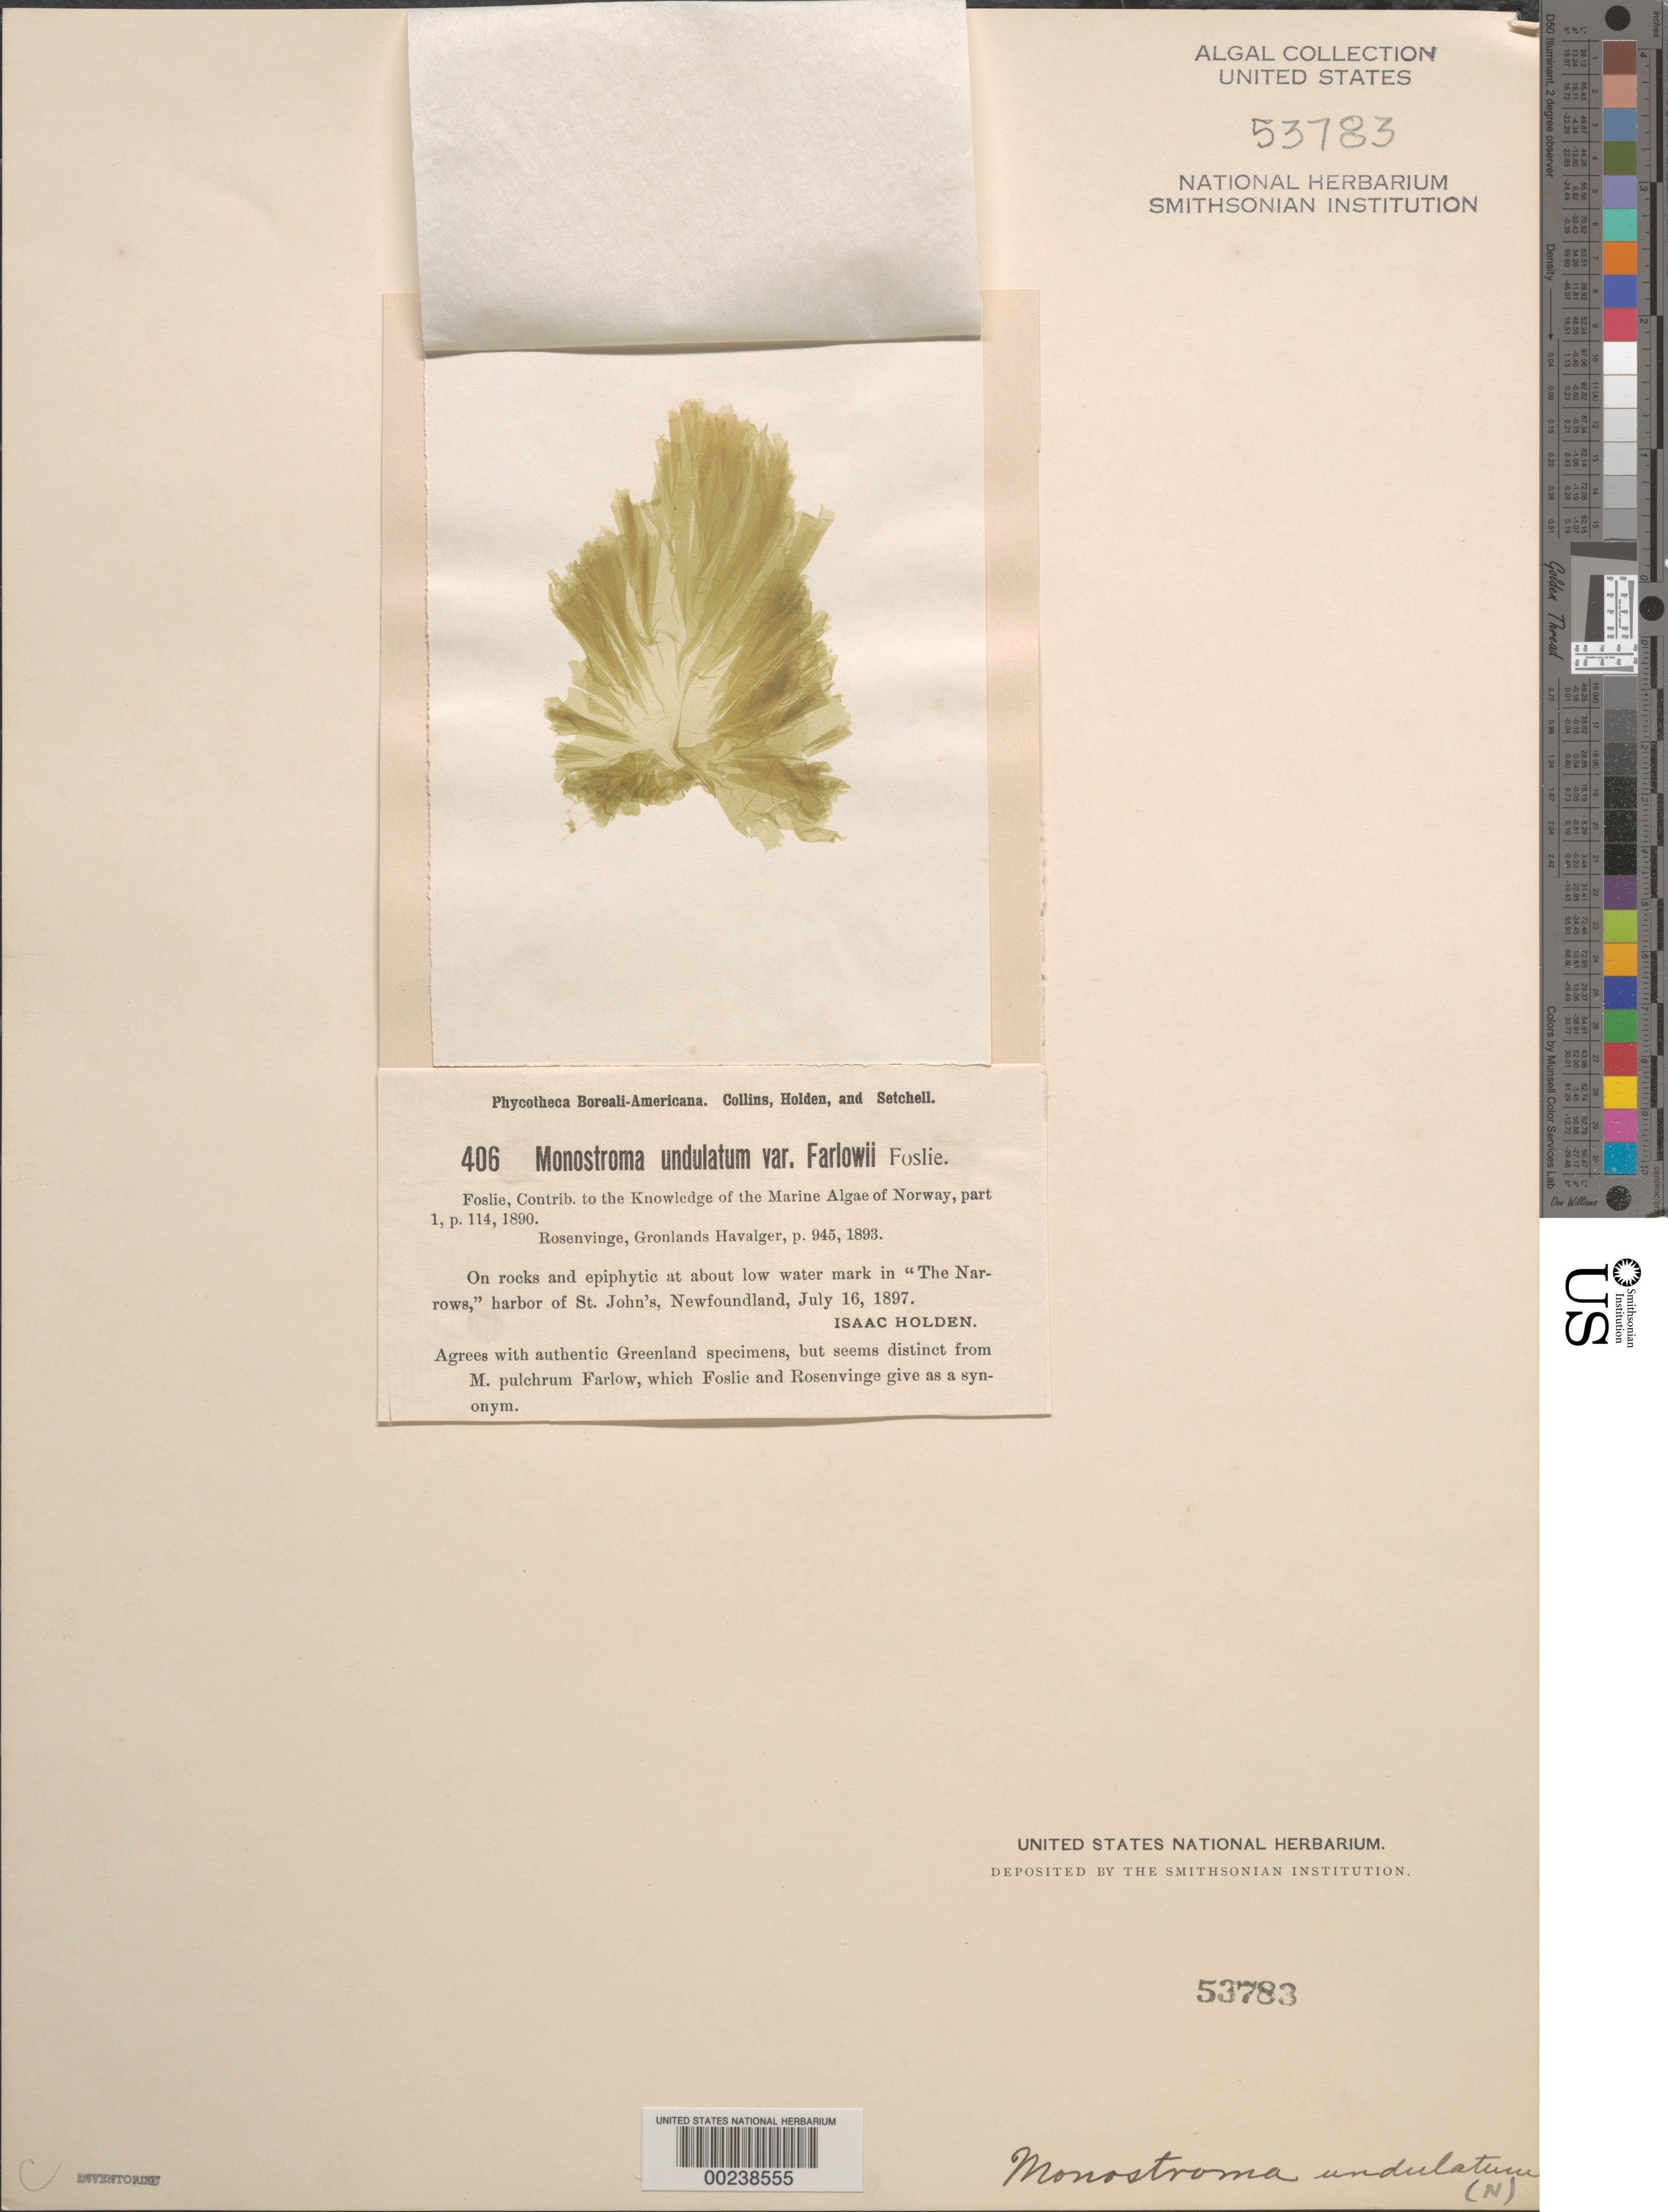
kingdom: Plantae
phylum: Chlorophyta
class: Ulvophyceae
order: Ulvales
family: Gayraliaceae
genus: Protomonostroma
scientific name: Protomonostroma undulatum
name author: (Wittrock) K.L.Vinogr.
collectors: I. Holden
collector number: PB-A 406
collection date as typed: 16 Jul 1897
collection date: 1897-07-16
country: Canada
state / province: Newfoundland and Labrador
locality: St. John's Harbor, The Narrows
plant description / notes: Collins, Holden & Setchell, Phycotheca Boreali-Americana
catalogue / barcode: US 53783